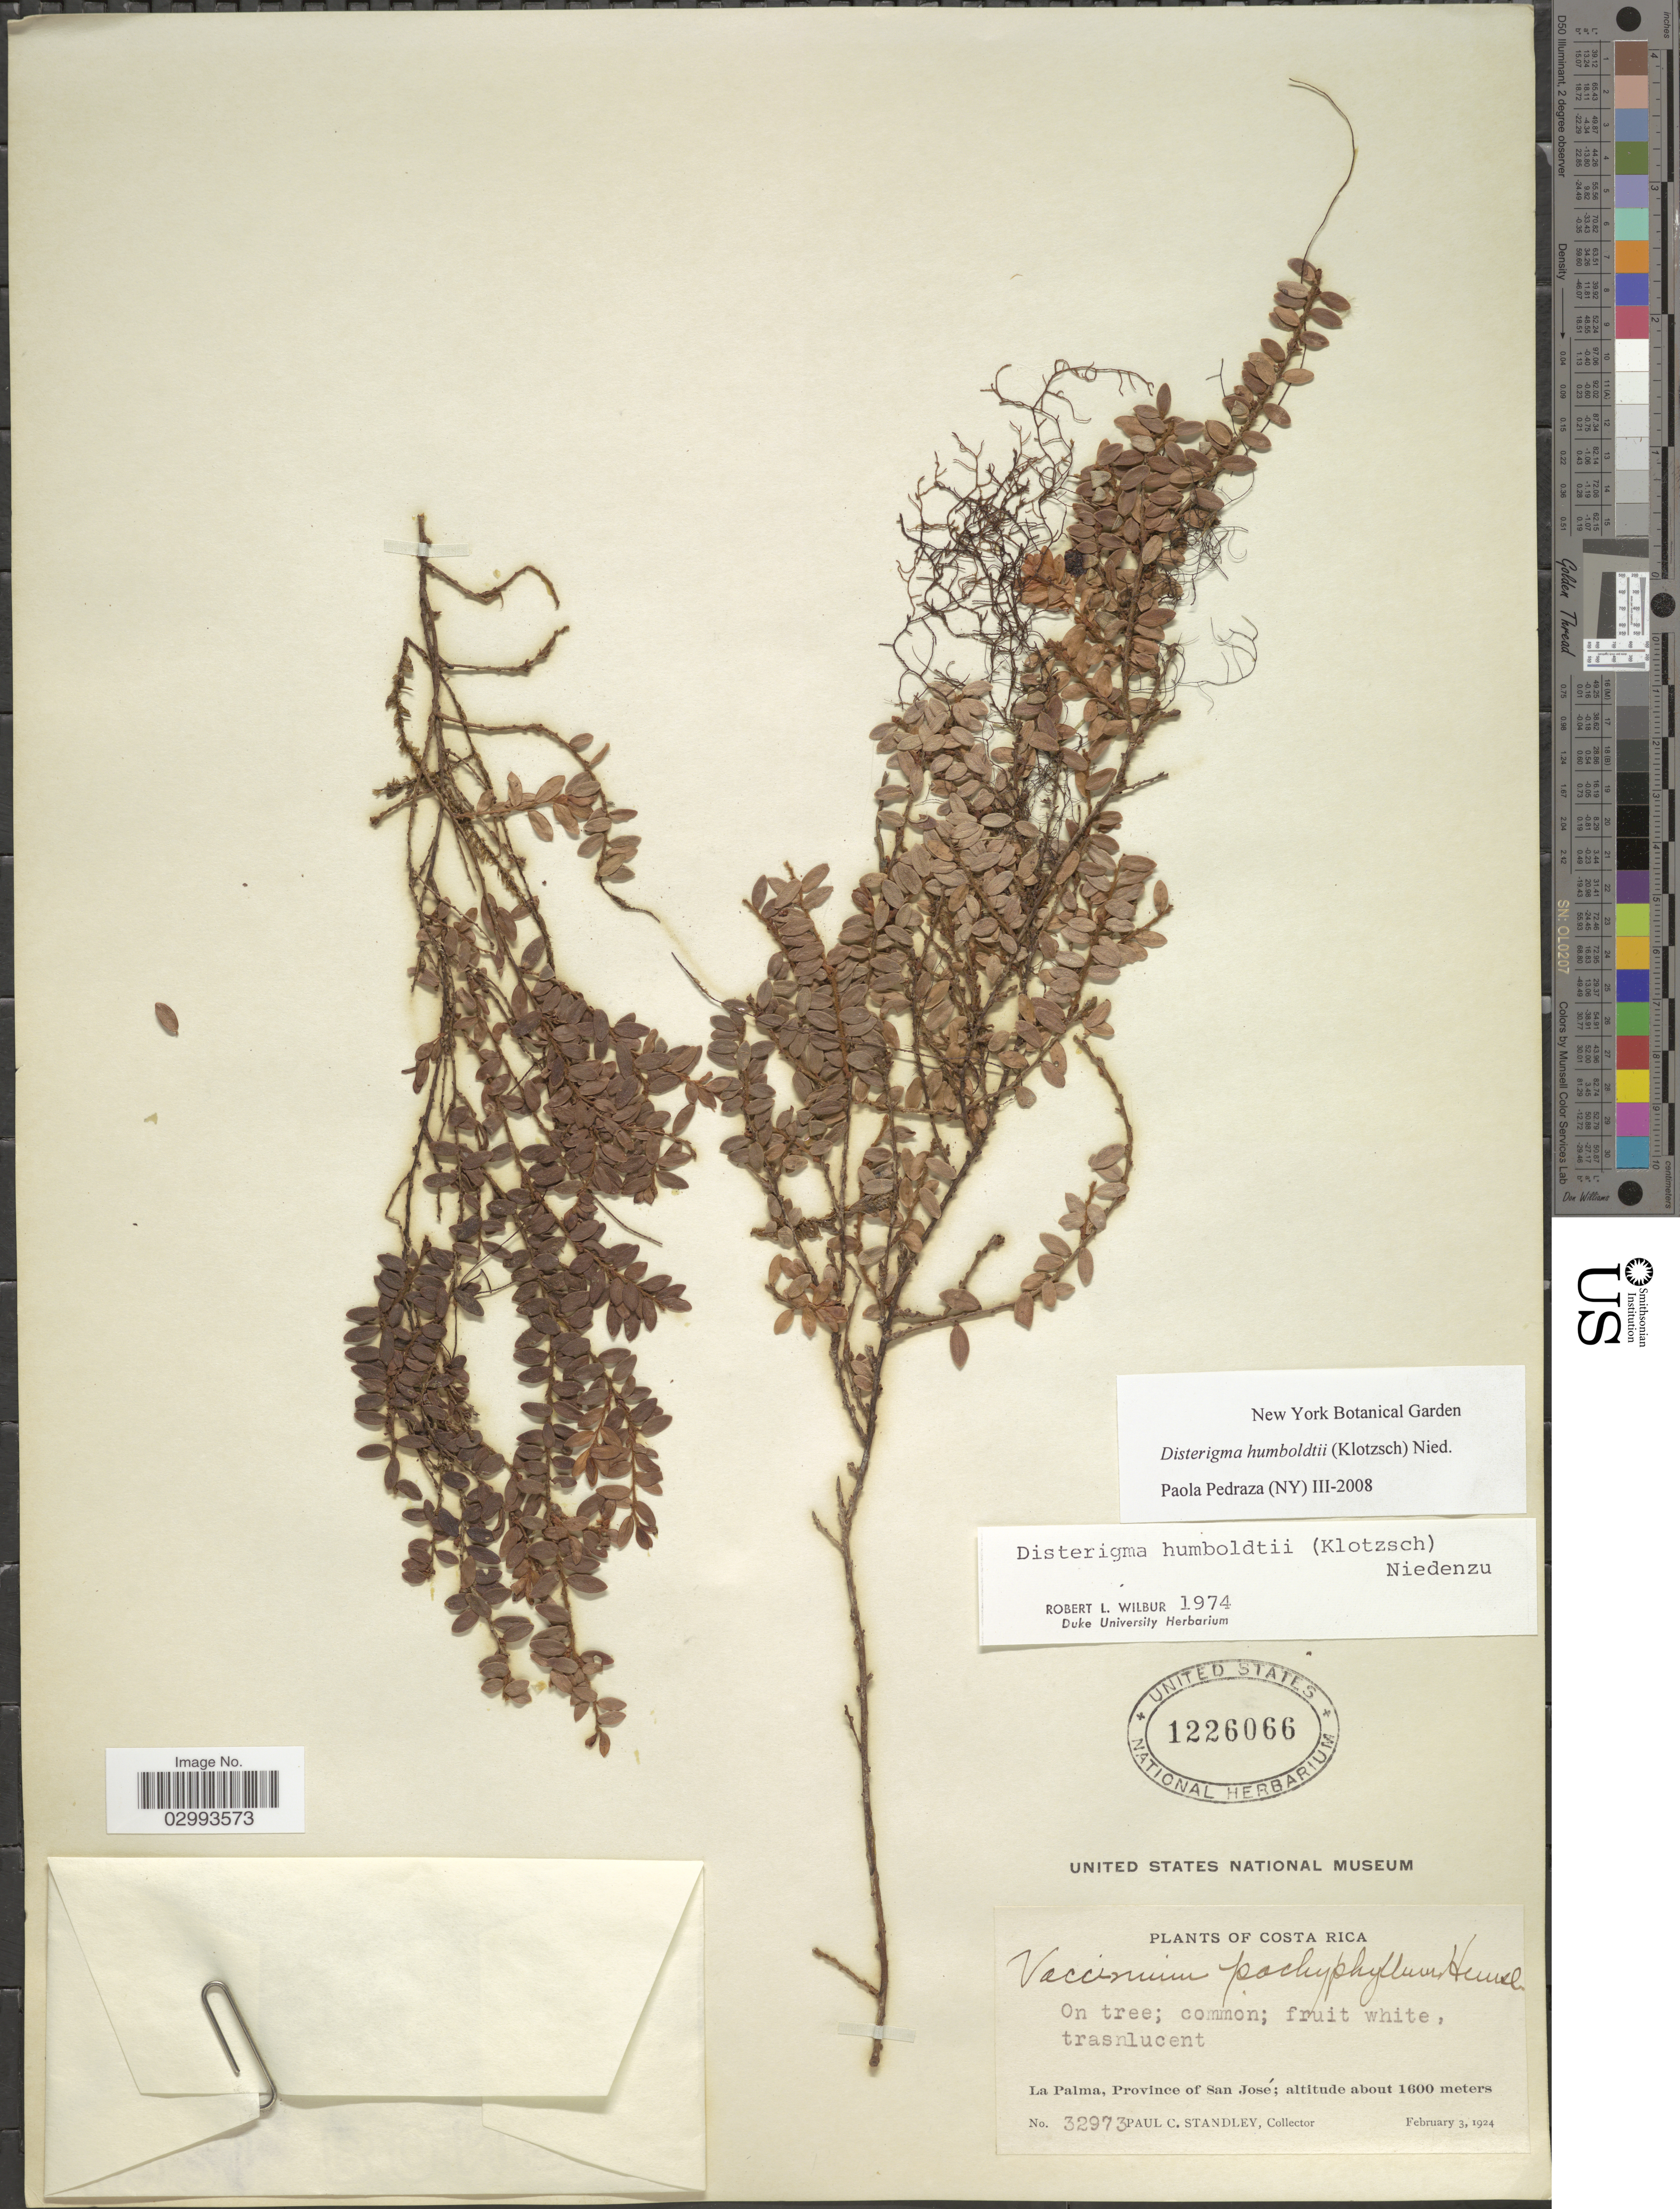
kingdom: Plantae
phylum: Tracheophyta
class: Magnoliopsida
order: Ericales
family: Ericaceae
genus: Disterigma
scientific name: Disterigma humboldtii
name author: (Klotzsch) Nied.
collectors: P. C. Standley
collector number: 32973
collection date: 1924-02-03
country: Costa Rica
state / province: San José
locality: La Palma.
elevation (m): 1600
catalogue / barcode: US 1226066